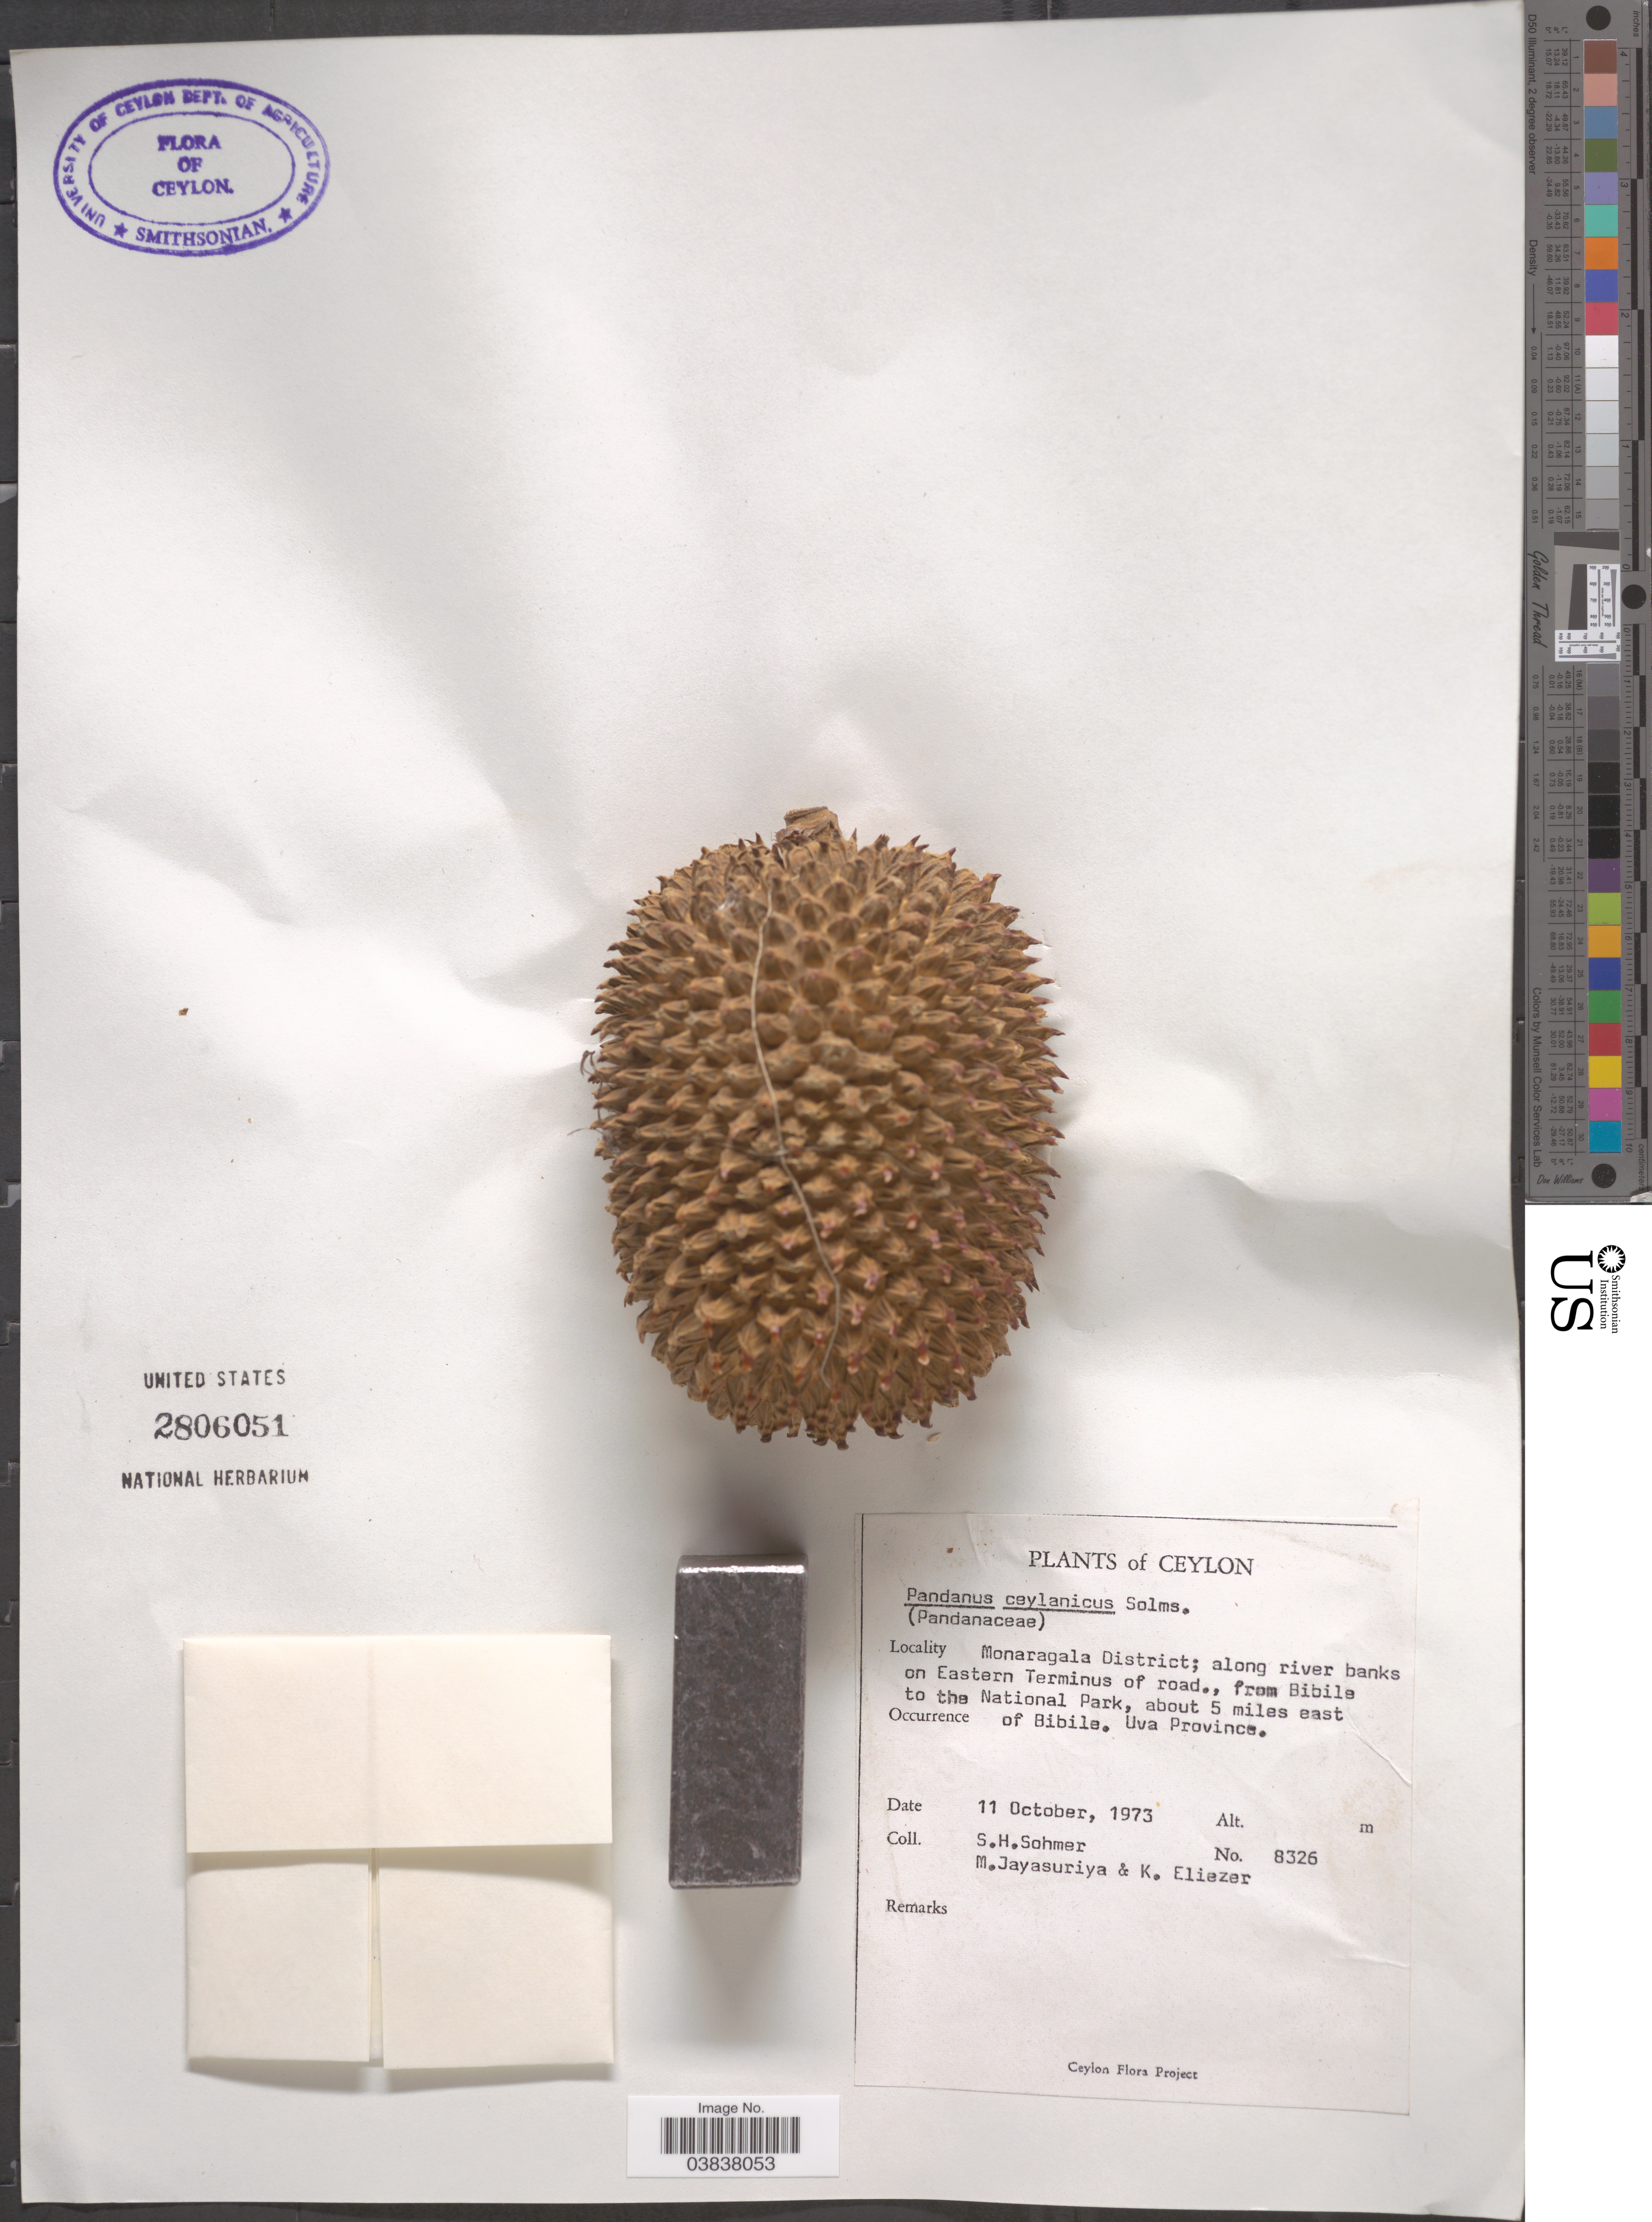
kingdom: Plantae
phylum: Tracheophyta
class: Liliopsida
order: Pandanales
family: Pandanaceae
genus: Pandanus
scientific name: Pandanus ceylanicus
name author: Solms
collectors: S. H. Sohmer, M. Jayasuriya & K. Eliezer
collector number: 8326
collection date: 1973-10-11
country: Sri Lanka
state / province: Uva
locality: Ceylon. Monaragala District; along river banks on Eastern Terminus of road., from Bibile to the National Park, about 5 miles east of Bibile.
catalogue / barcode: US 2806051